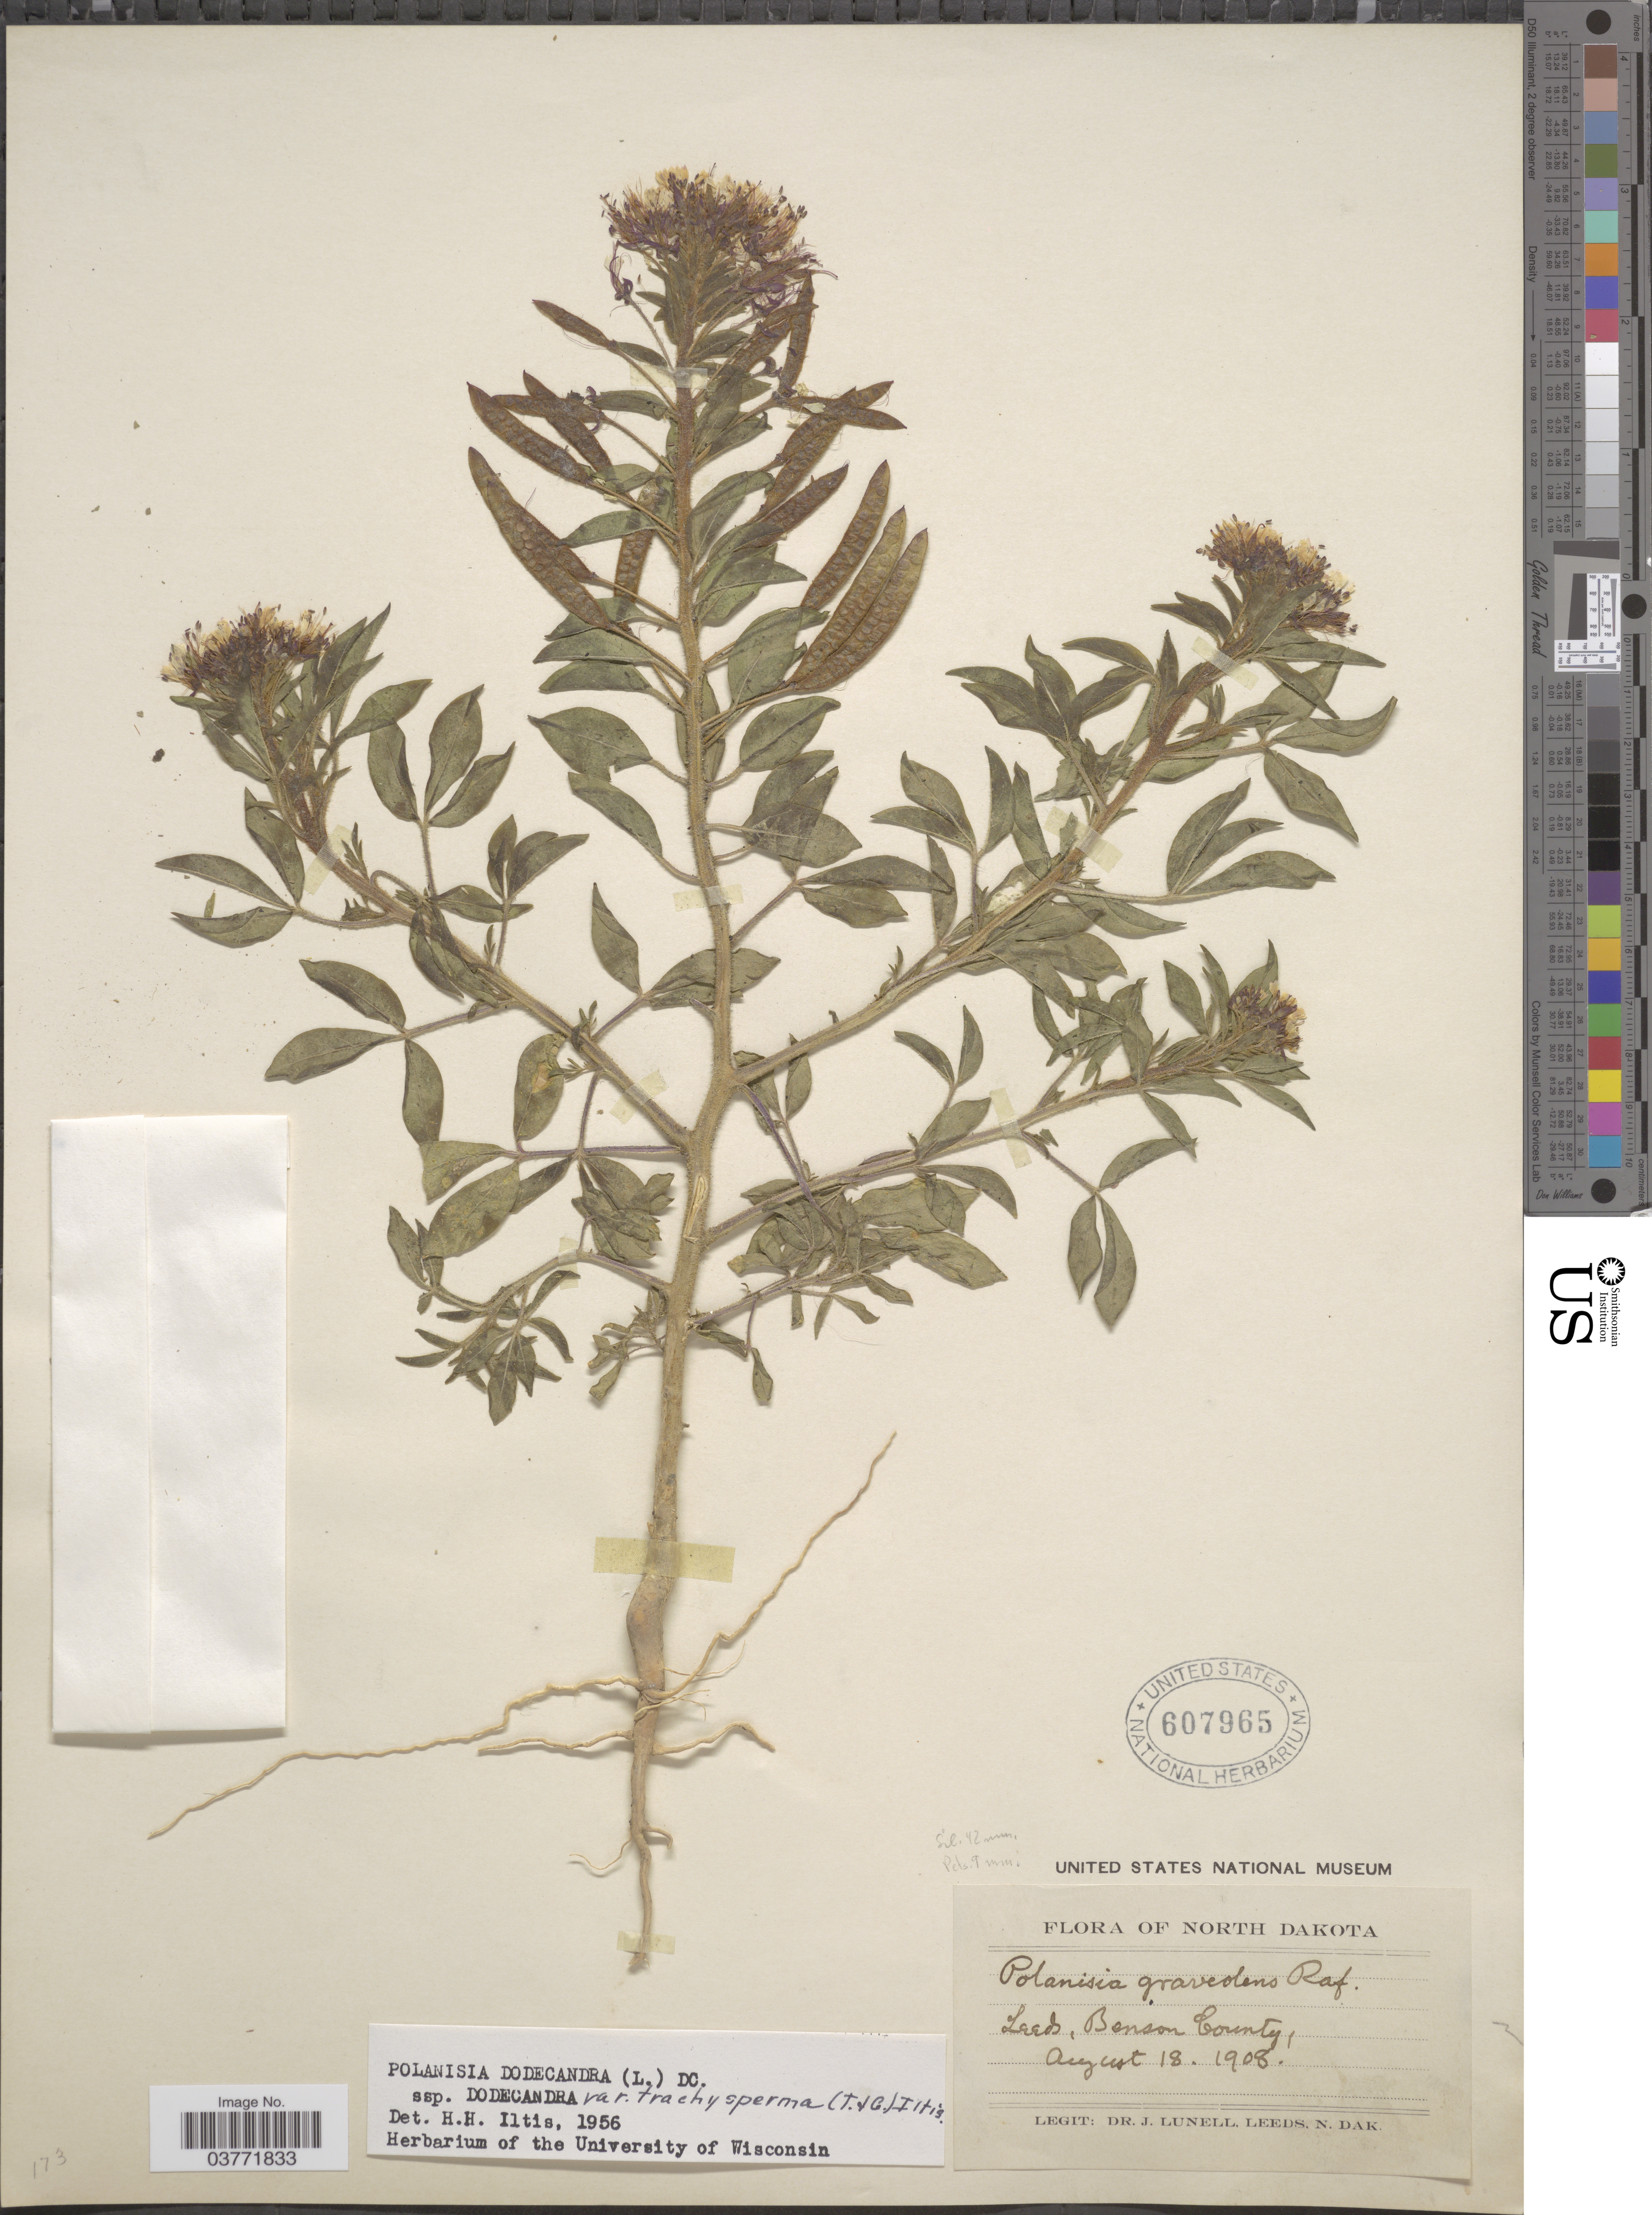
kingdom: Plantae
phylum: Tracheophyta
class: Magnoliopsida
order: Brassicales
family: Cleomaceae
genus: Polanisia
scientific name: Polanisia trachysperma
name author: Torr. & A. Gray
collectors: J. Lunell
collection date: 1908-08-18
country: United States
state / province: North Dakota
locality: Leeds, Benson County.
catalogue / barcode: US 607965